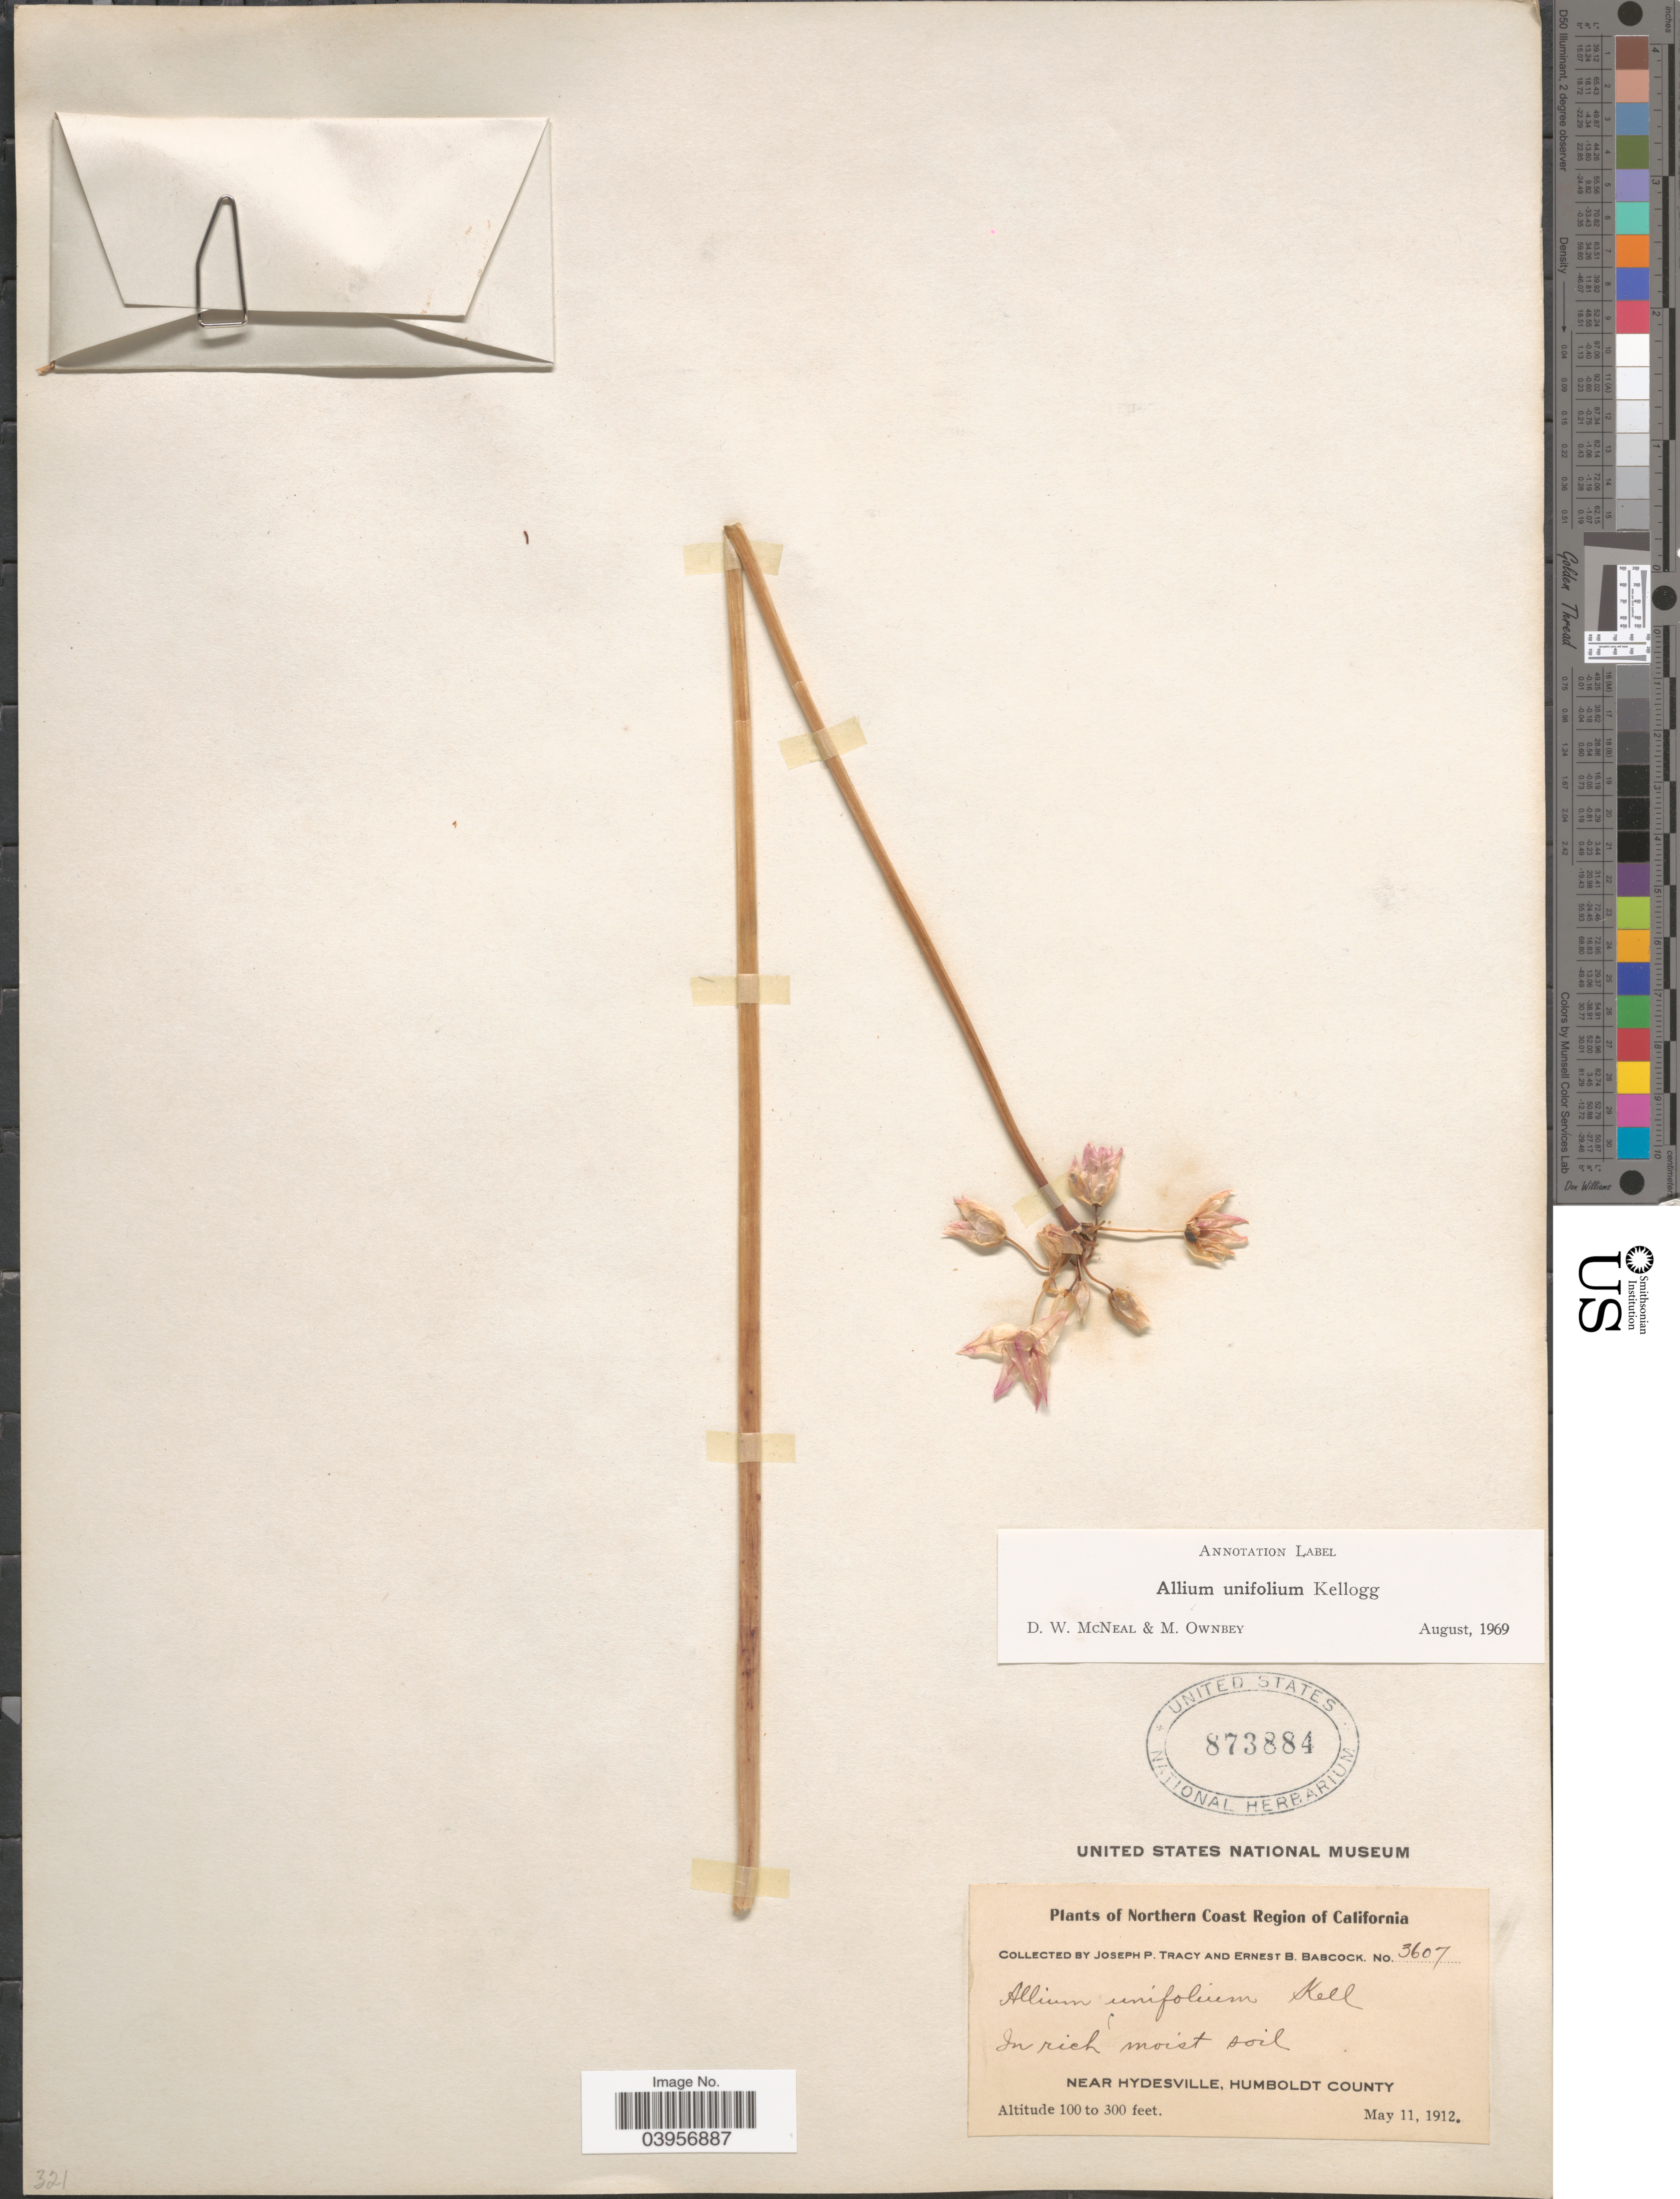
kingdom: Plantae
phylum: Tracheophyta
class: Liliopsida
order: Asparagales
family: Amaryllidaceae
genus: Allium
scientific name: Allium unifolium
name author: Kellogg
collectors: J. Tracy & E. B. Babcock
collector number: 3607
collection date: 1912-05-11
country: United States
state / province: California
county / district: Humboldt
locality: Northern Coast Region of California. Near Hydesville, Humboldt County.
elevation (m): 30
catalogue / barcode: US 873884